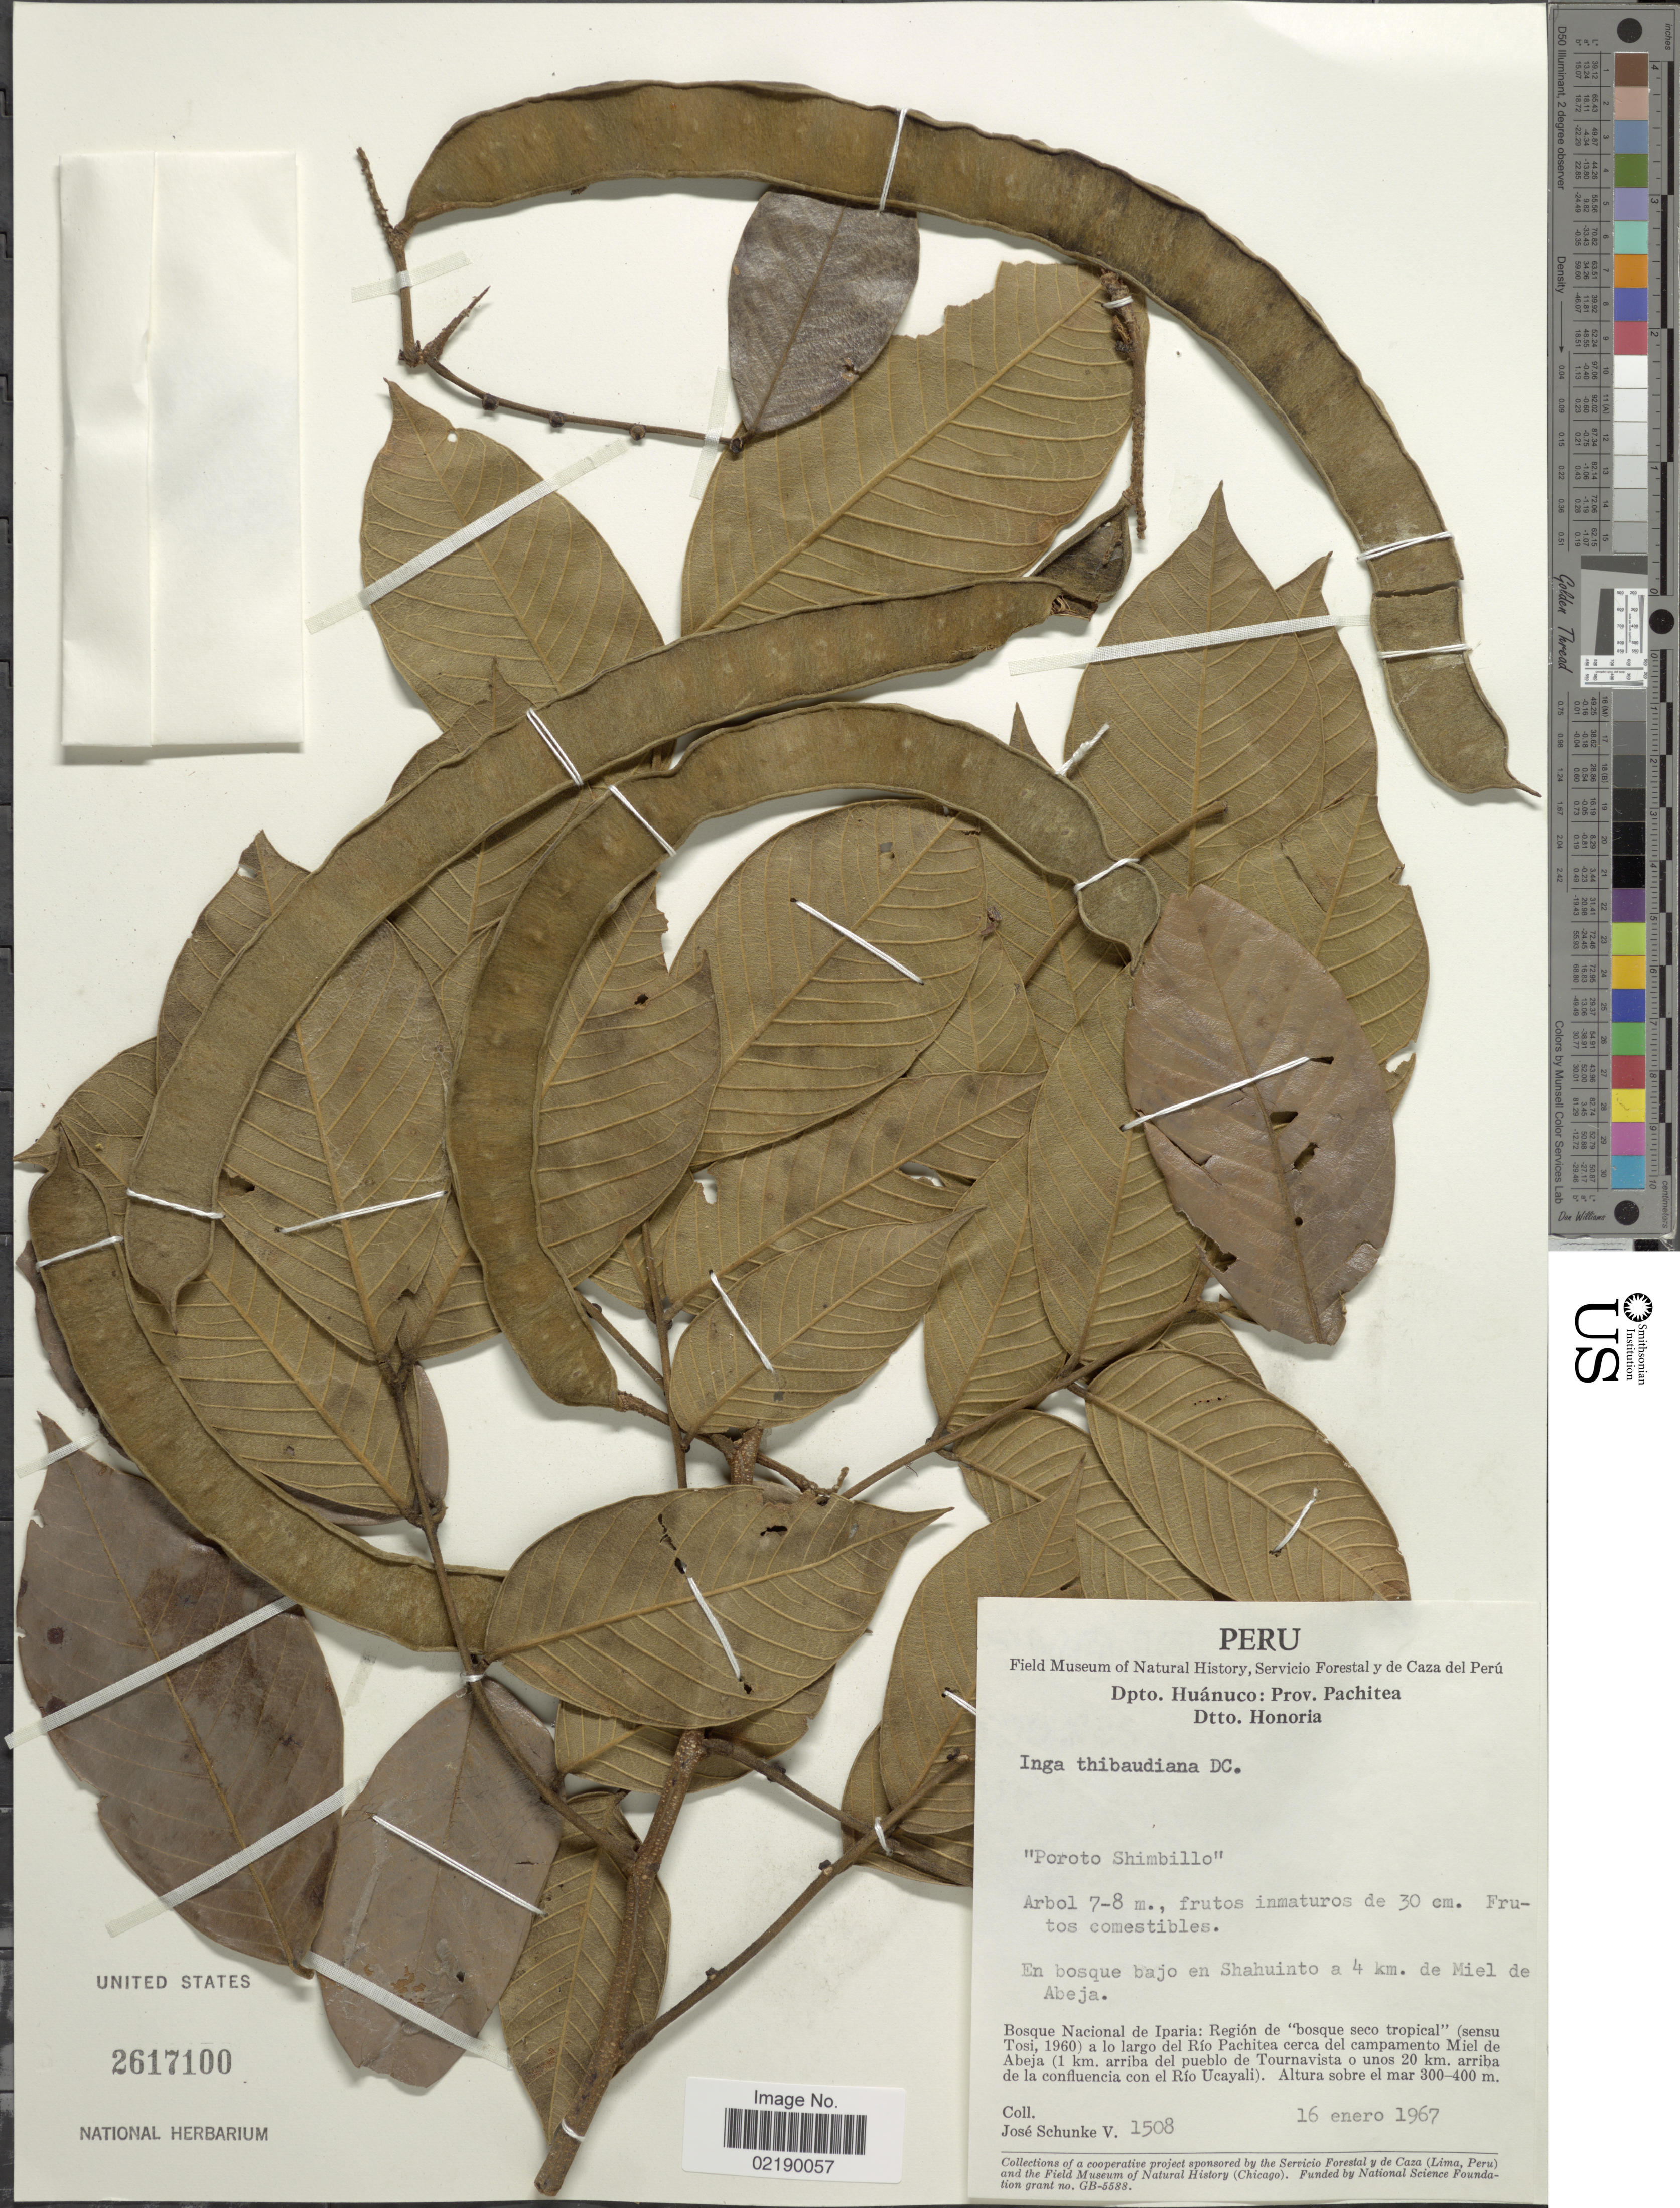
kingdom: Plantae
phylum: Tracheophyta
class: Magnoliopsida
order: Fabales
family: Fabaceae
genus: Inga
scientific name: Inga thibaudiana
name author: DC.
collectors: J. Schunke Vigo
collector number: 1508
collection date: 1967-01-16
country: Peru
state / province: Huánuco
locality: Prov. Pachitea, Dtto. Honoria. En bosque bajo en Shahuinto a 4 km. de Miel de Abeja. Bosque Nacional de Iparia: Region de "Bosque seco tropical" (sensu Tosi, 1960) a lo largo del Rio Pachitea cerca del campamento Miel de Abeja (1 km. arriba del pueblo de Tournavista o unos 20 km. arriba de la confluencia con el Rio Ucayali)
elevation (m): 300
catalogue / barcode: US 2617100